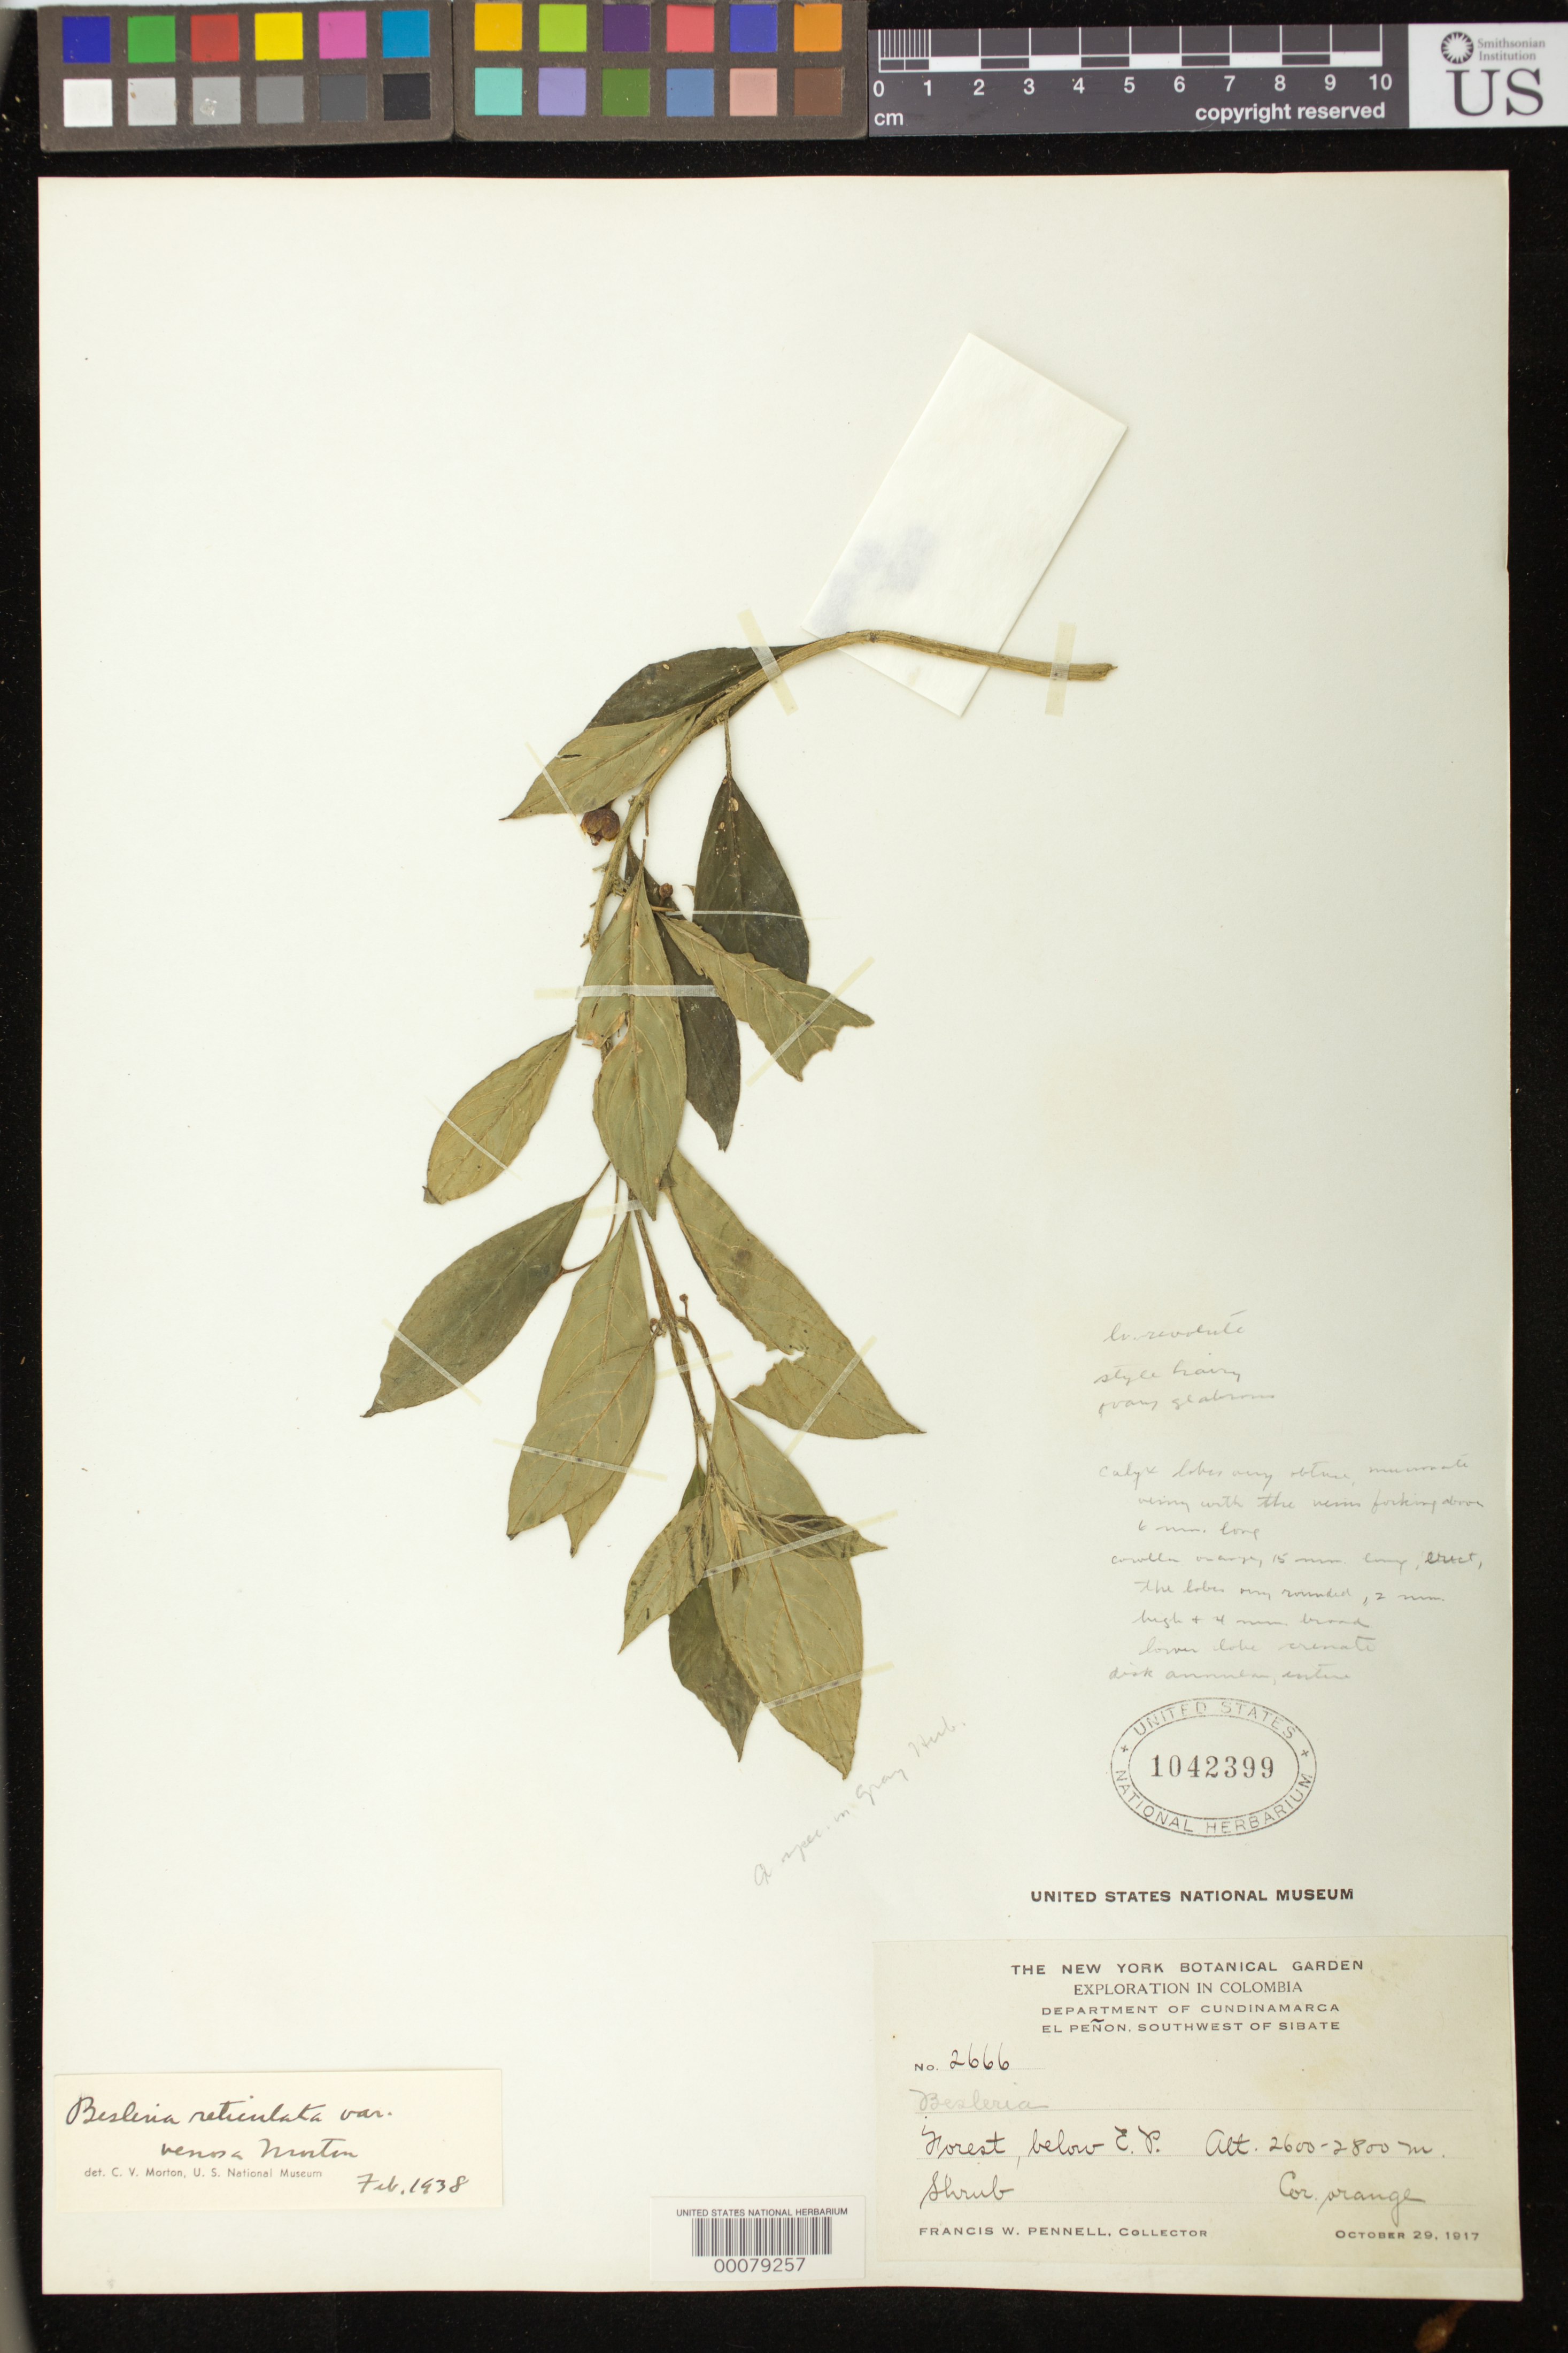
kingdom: Plantae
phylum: Tracheophyta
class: Magnoliopsida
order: Lamiales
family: Gesneriaceae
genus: Besleria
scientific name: Besleria reticulata var. venosa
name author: C.V. Morton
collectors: F. W. Pennell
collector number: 2666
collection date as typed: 29 Oct 1917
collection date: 1917-10-29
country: Colombia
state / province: Cundinamarca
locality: El Penon, SW of Sibate, below El Penon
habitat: Forest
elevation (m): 2600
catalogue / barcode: US 1042399